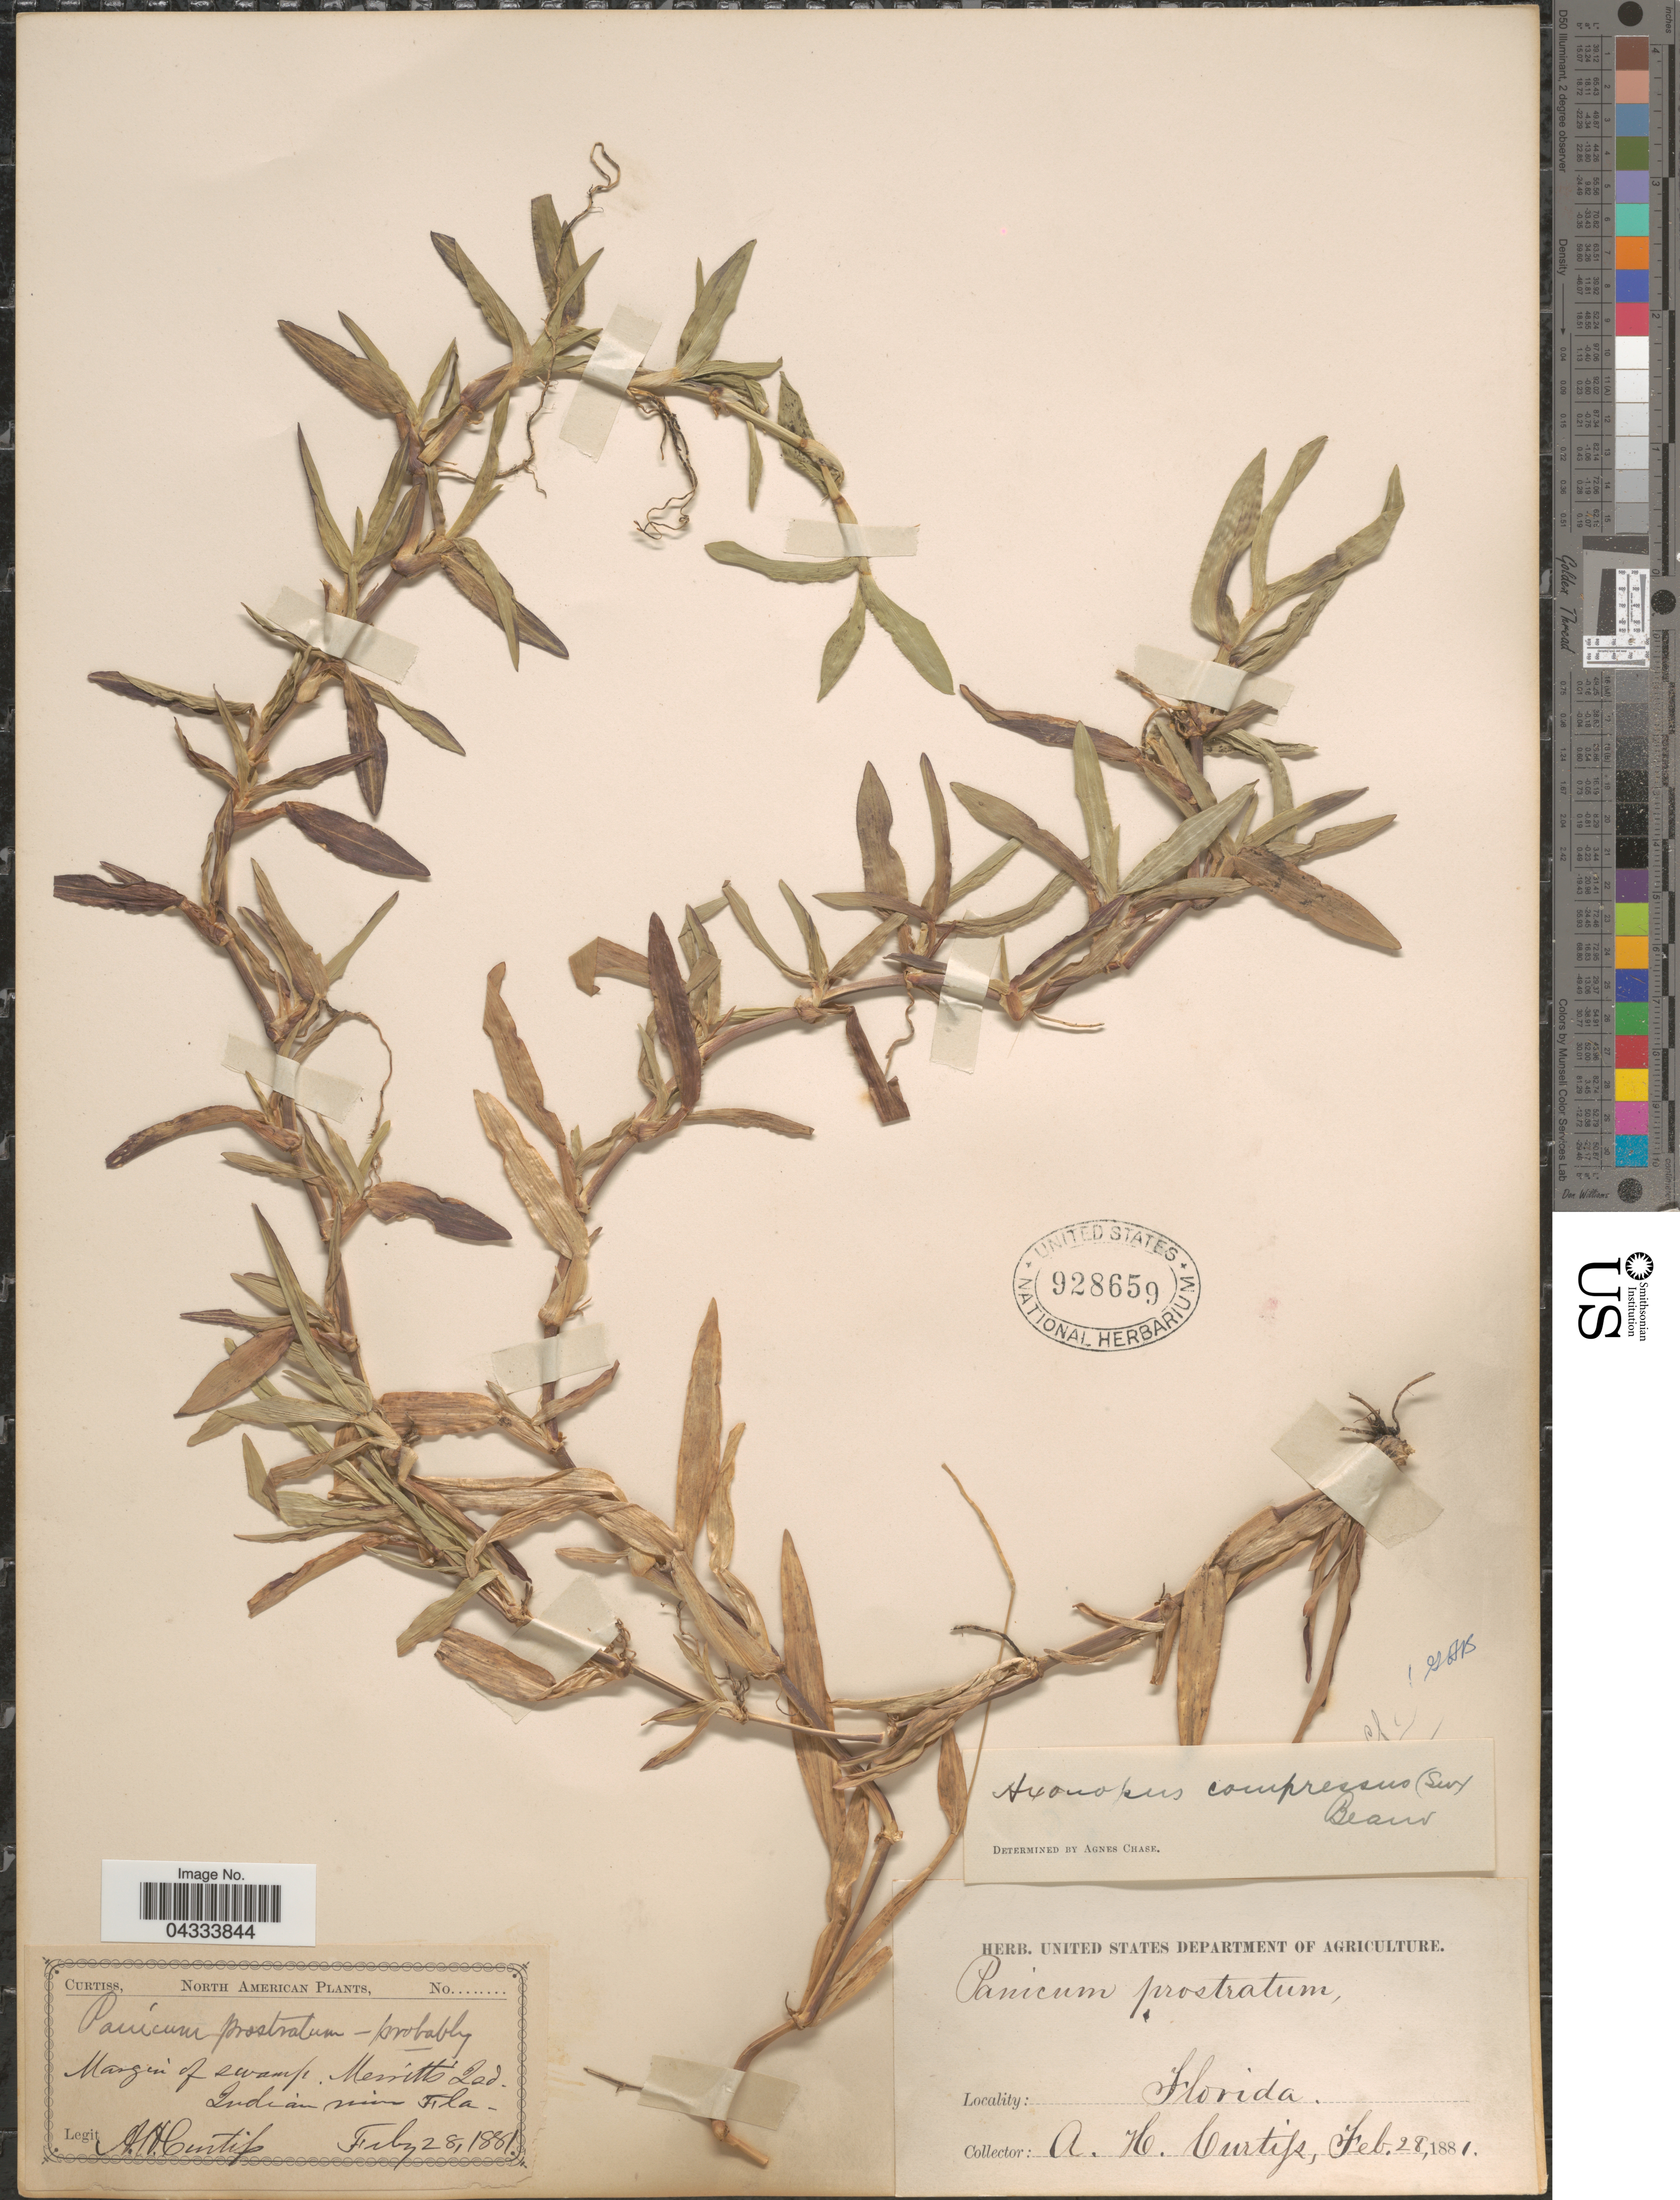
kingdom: Plantae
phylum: Tracheophyta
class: Liliopsida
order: Poales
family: Poaceae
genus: Axonopus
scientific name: Axonopus compressus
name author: (Sw.) P. Beauv.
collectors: A. H. Curtiss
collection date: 1881-07-28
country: United States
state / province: Florida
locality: Margin of swamp, Merritt's Isd. Indian mine.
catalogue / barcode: US 928659